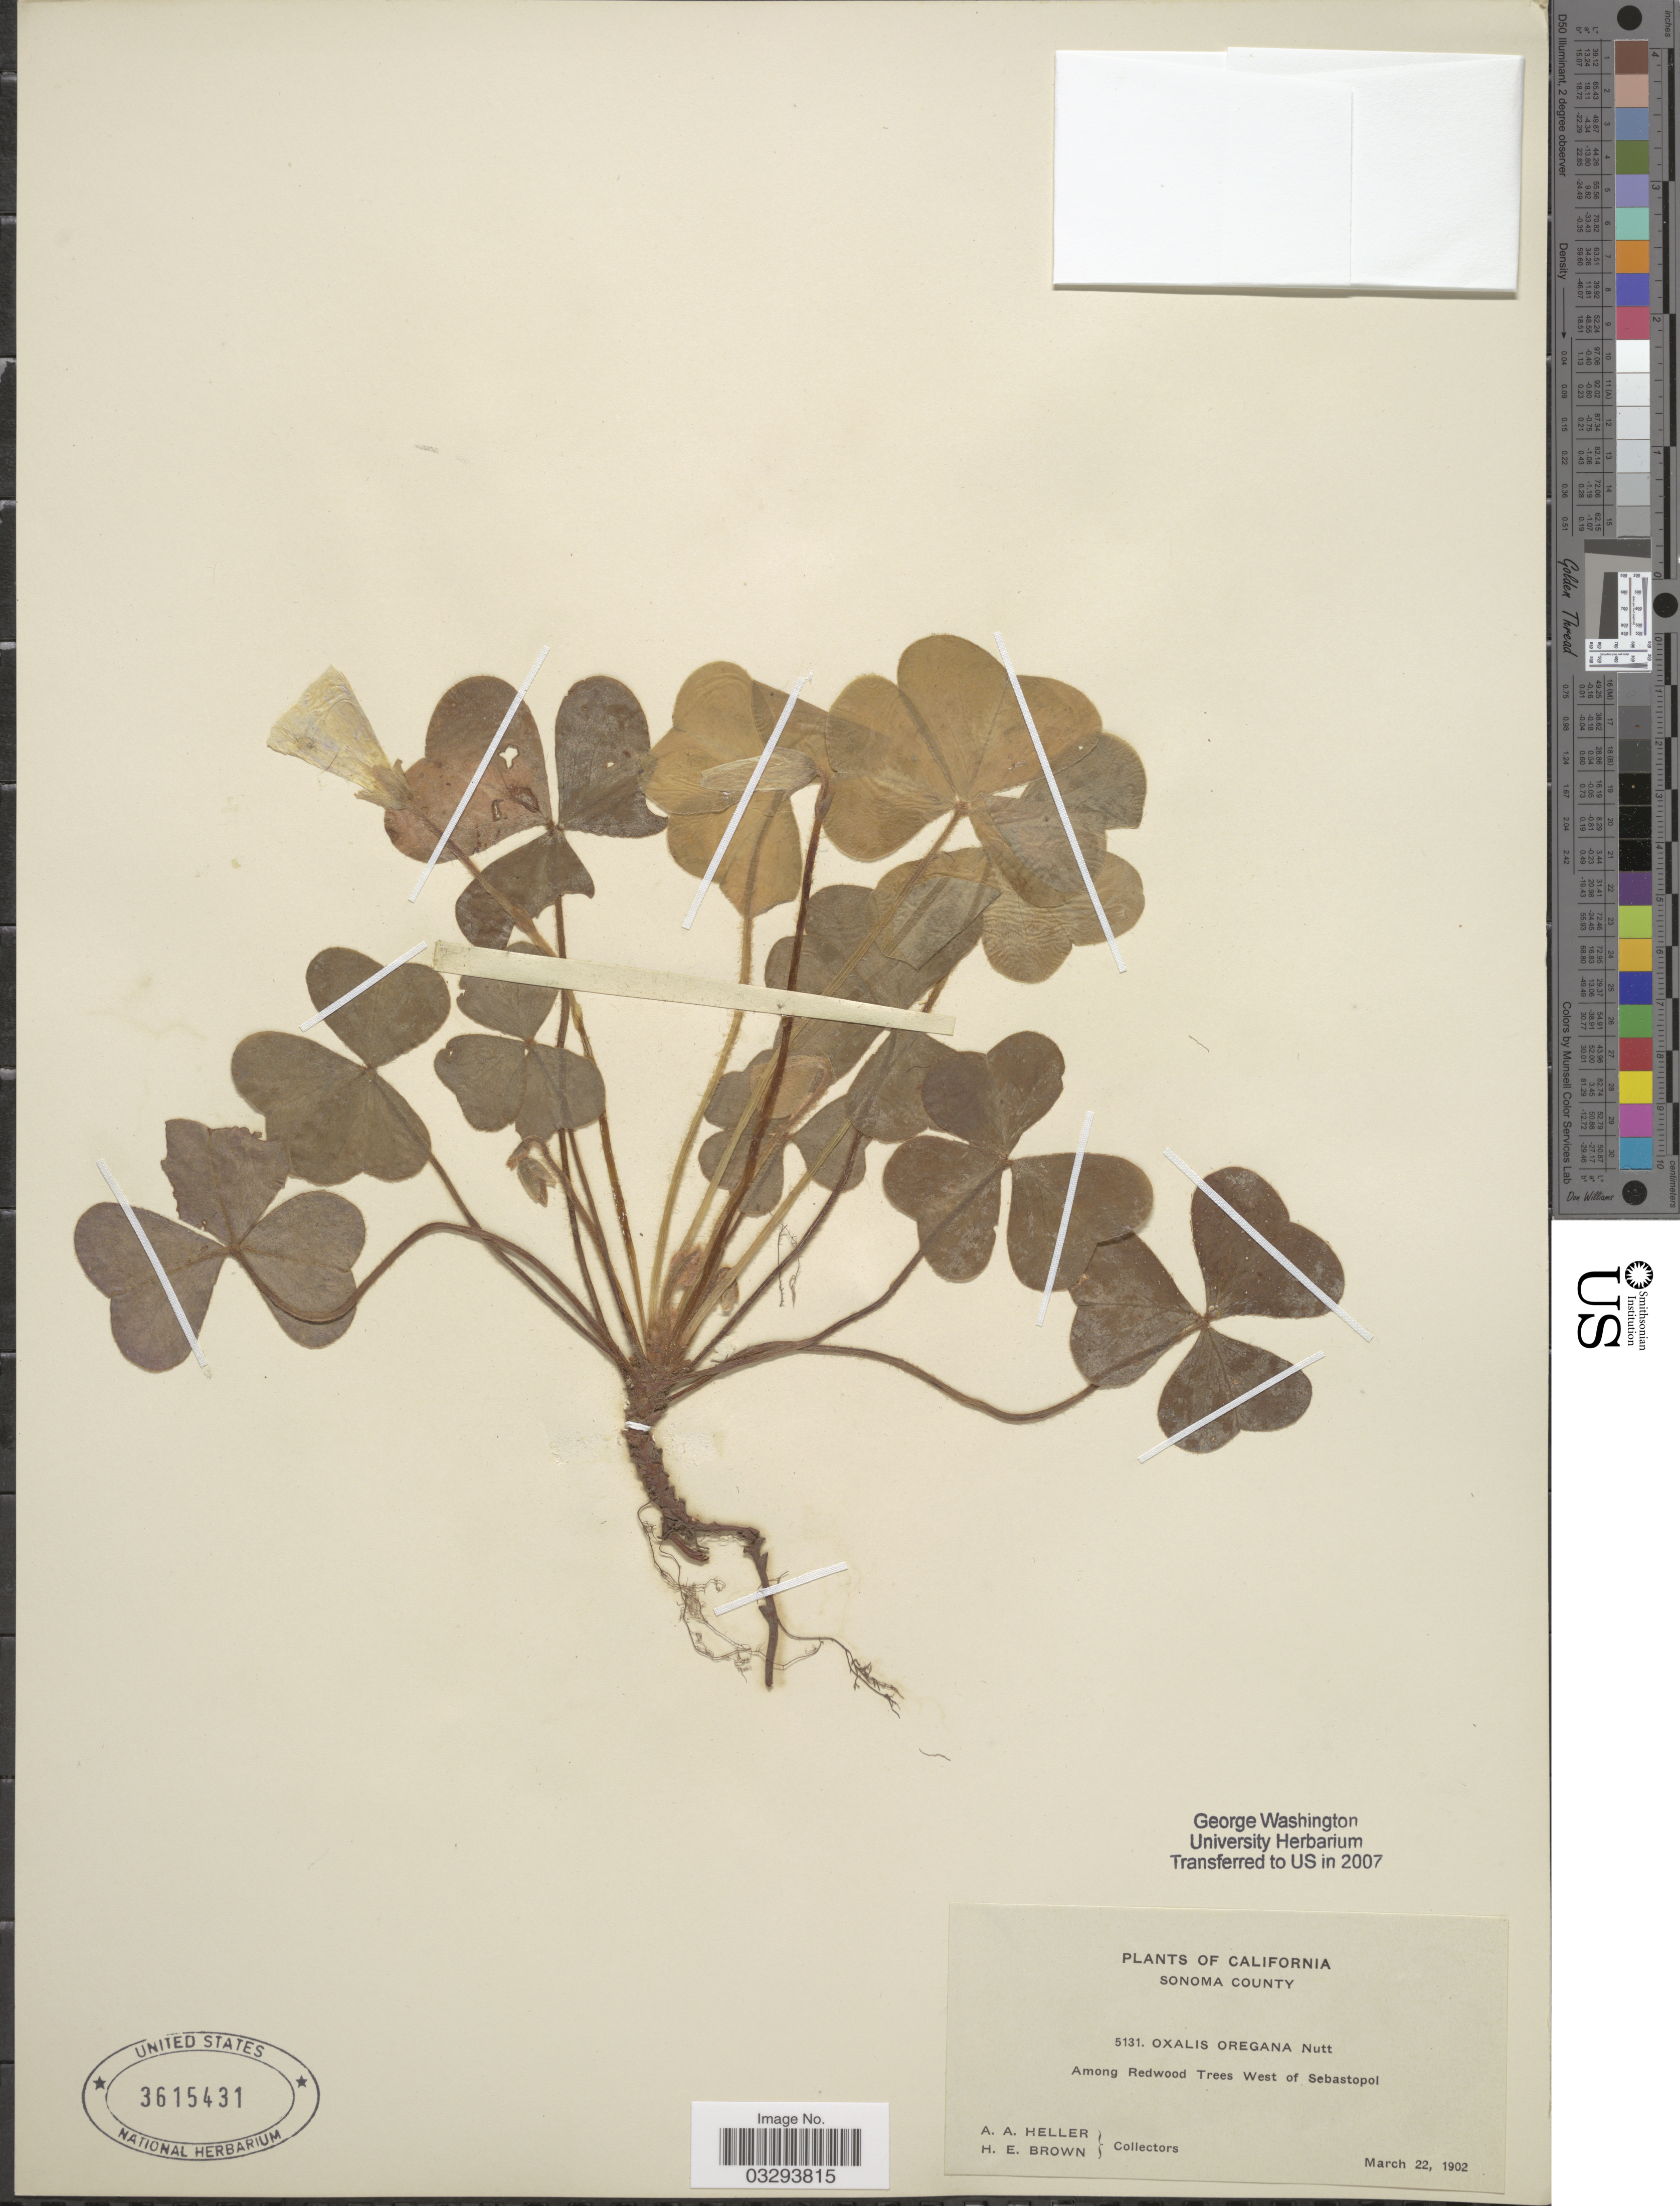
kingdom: Plantae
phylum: Tracheophyta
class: Magnoliopsida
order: Oxalidales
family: Oxalidaceae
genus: Oxalis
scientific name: Oxalis oregana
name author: Nutt.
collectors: A. A. Heller & H. E. Brown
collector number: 5131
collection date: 1902-03-22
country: United States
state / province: California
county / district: Sonoma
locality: Sonoma County. Among Redwood Trees West of Sebastopol.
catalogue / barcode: US 3615431